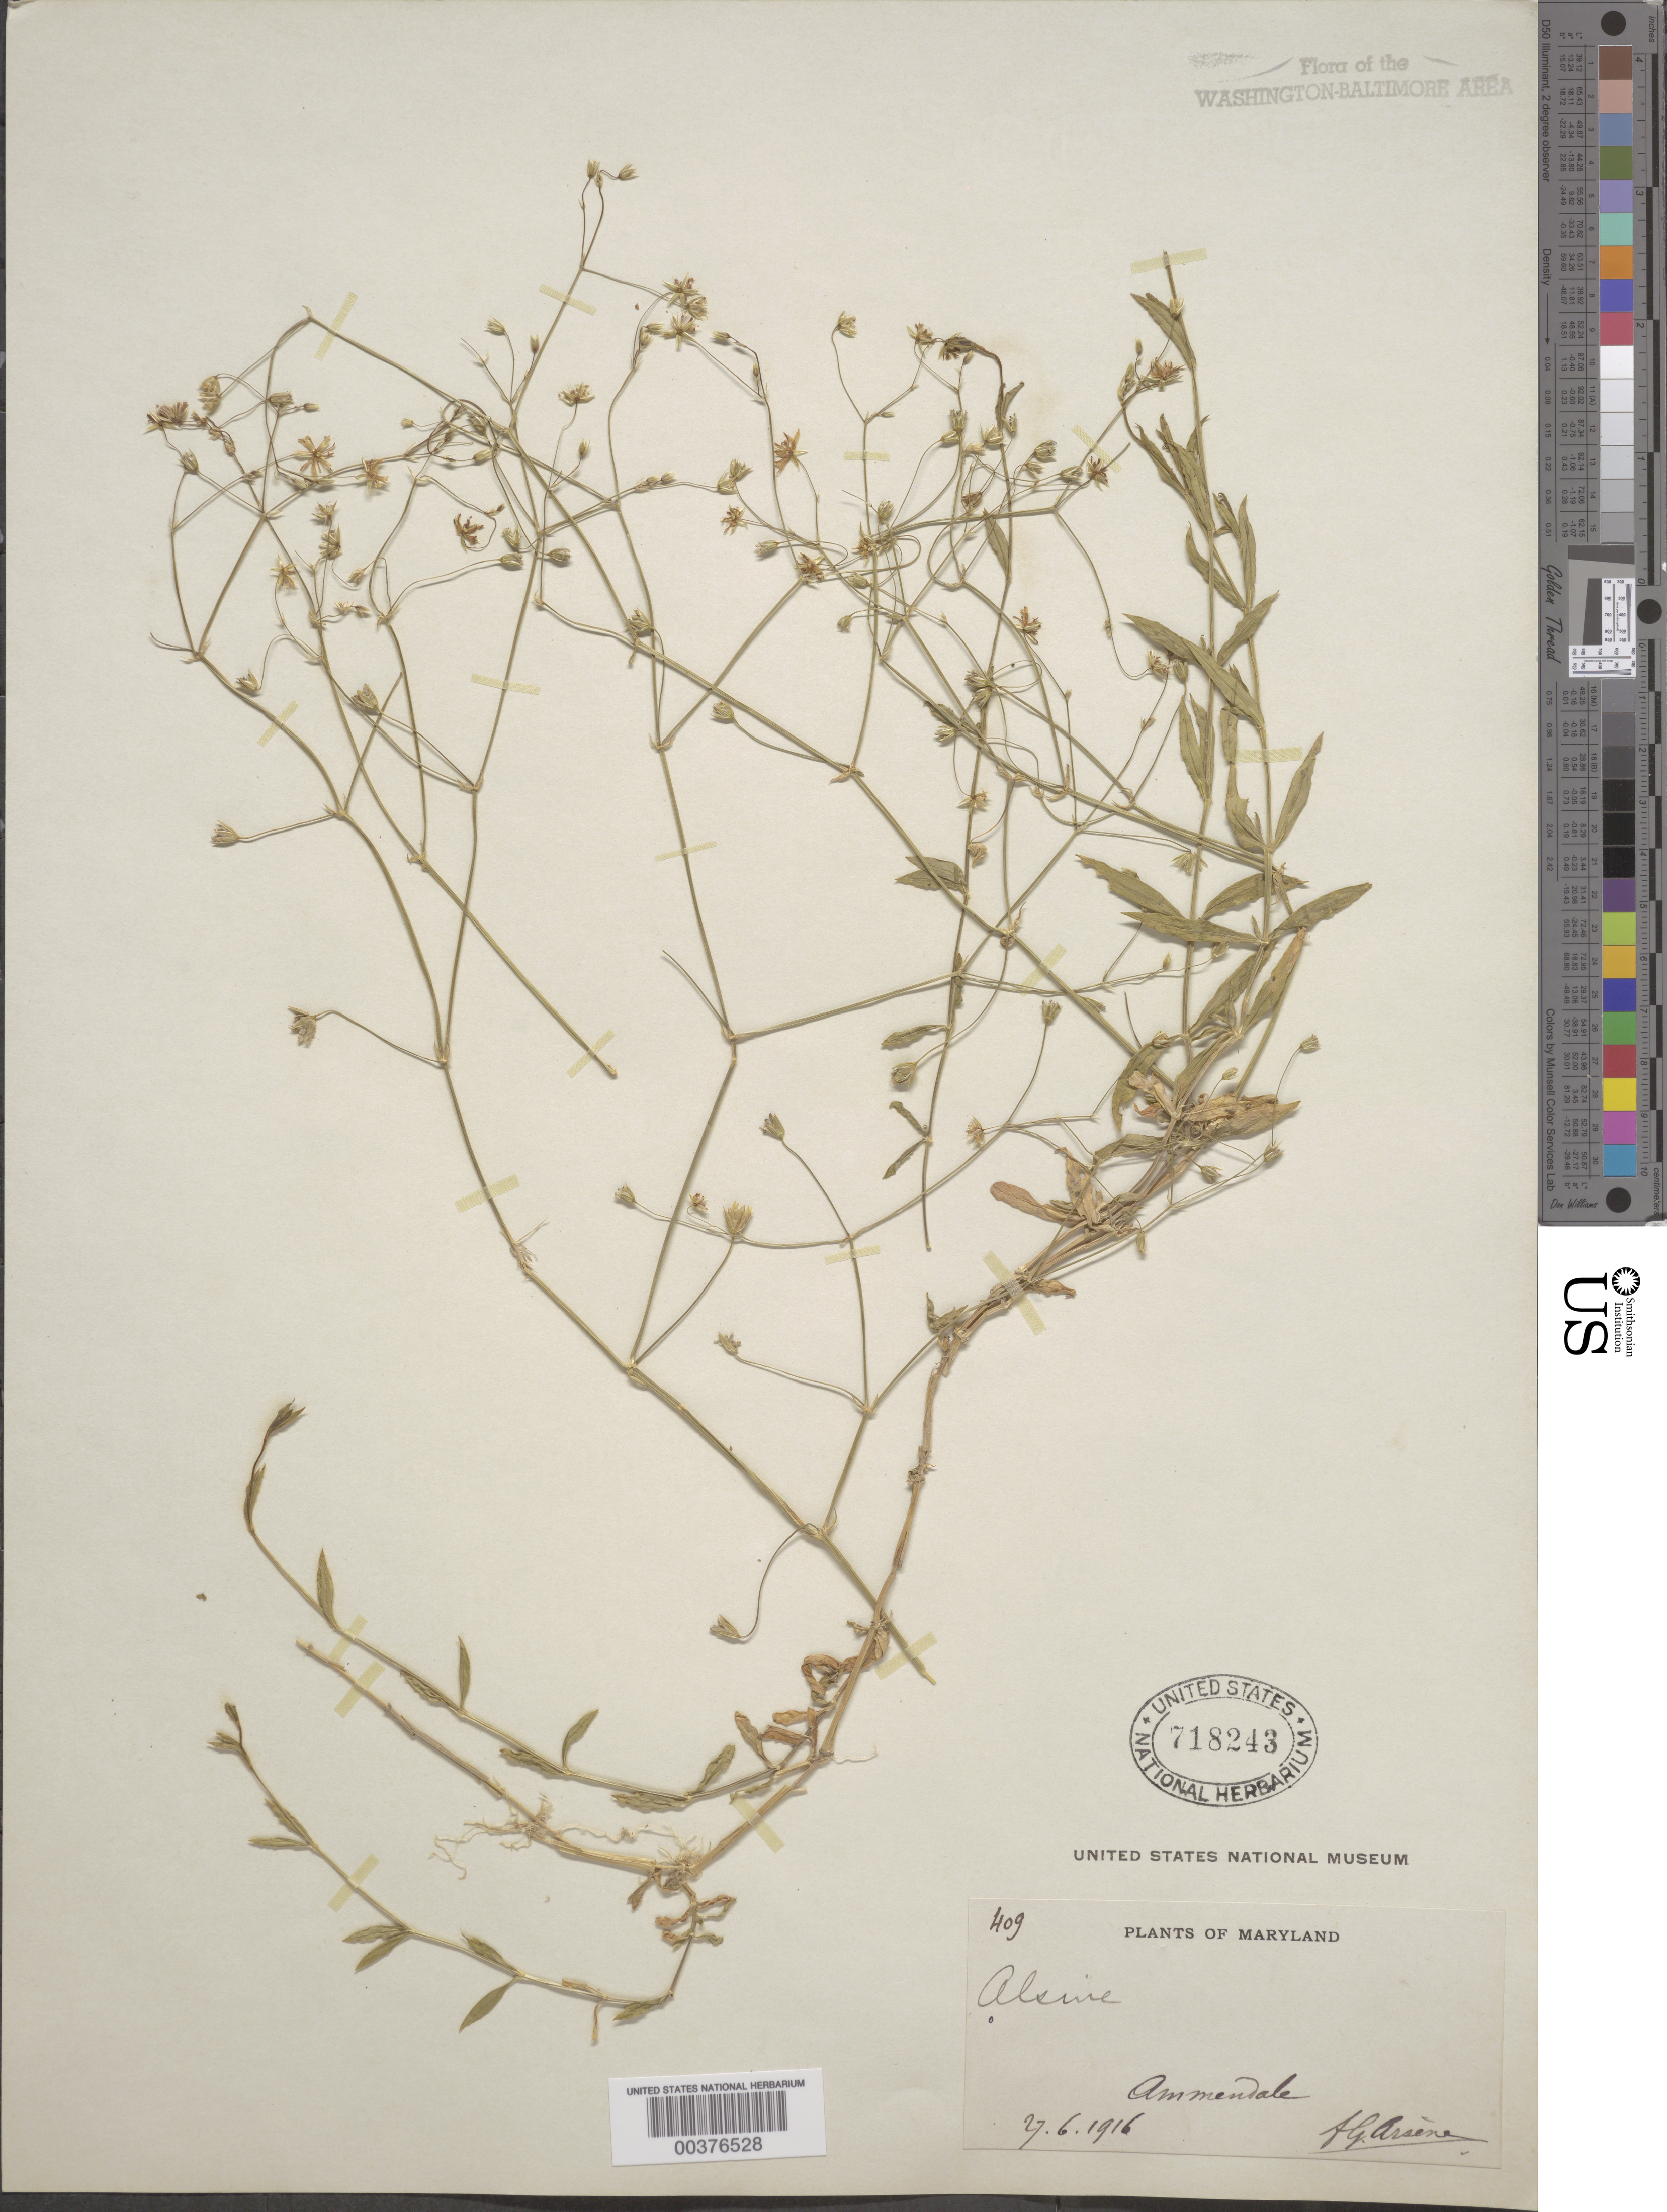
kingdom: Plantae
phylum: Tracheophyta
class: Magnoliopsida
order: Caryophyllales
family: Caryophyllaceae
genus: Stellaria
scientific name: Stellaria graminea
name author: L.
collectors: Bro. G. Arsène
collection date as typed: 27 Jun 1916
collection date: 1916-06-27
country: United States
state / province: Maryland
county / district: Prince George's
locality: Ammendale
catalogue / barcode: US 718243